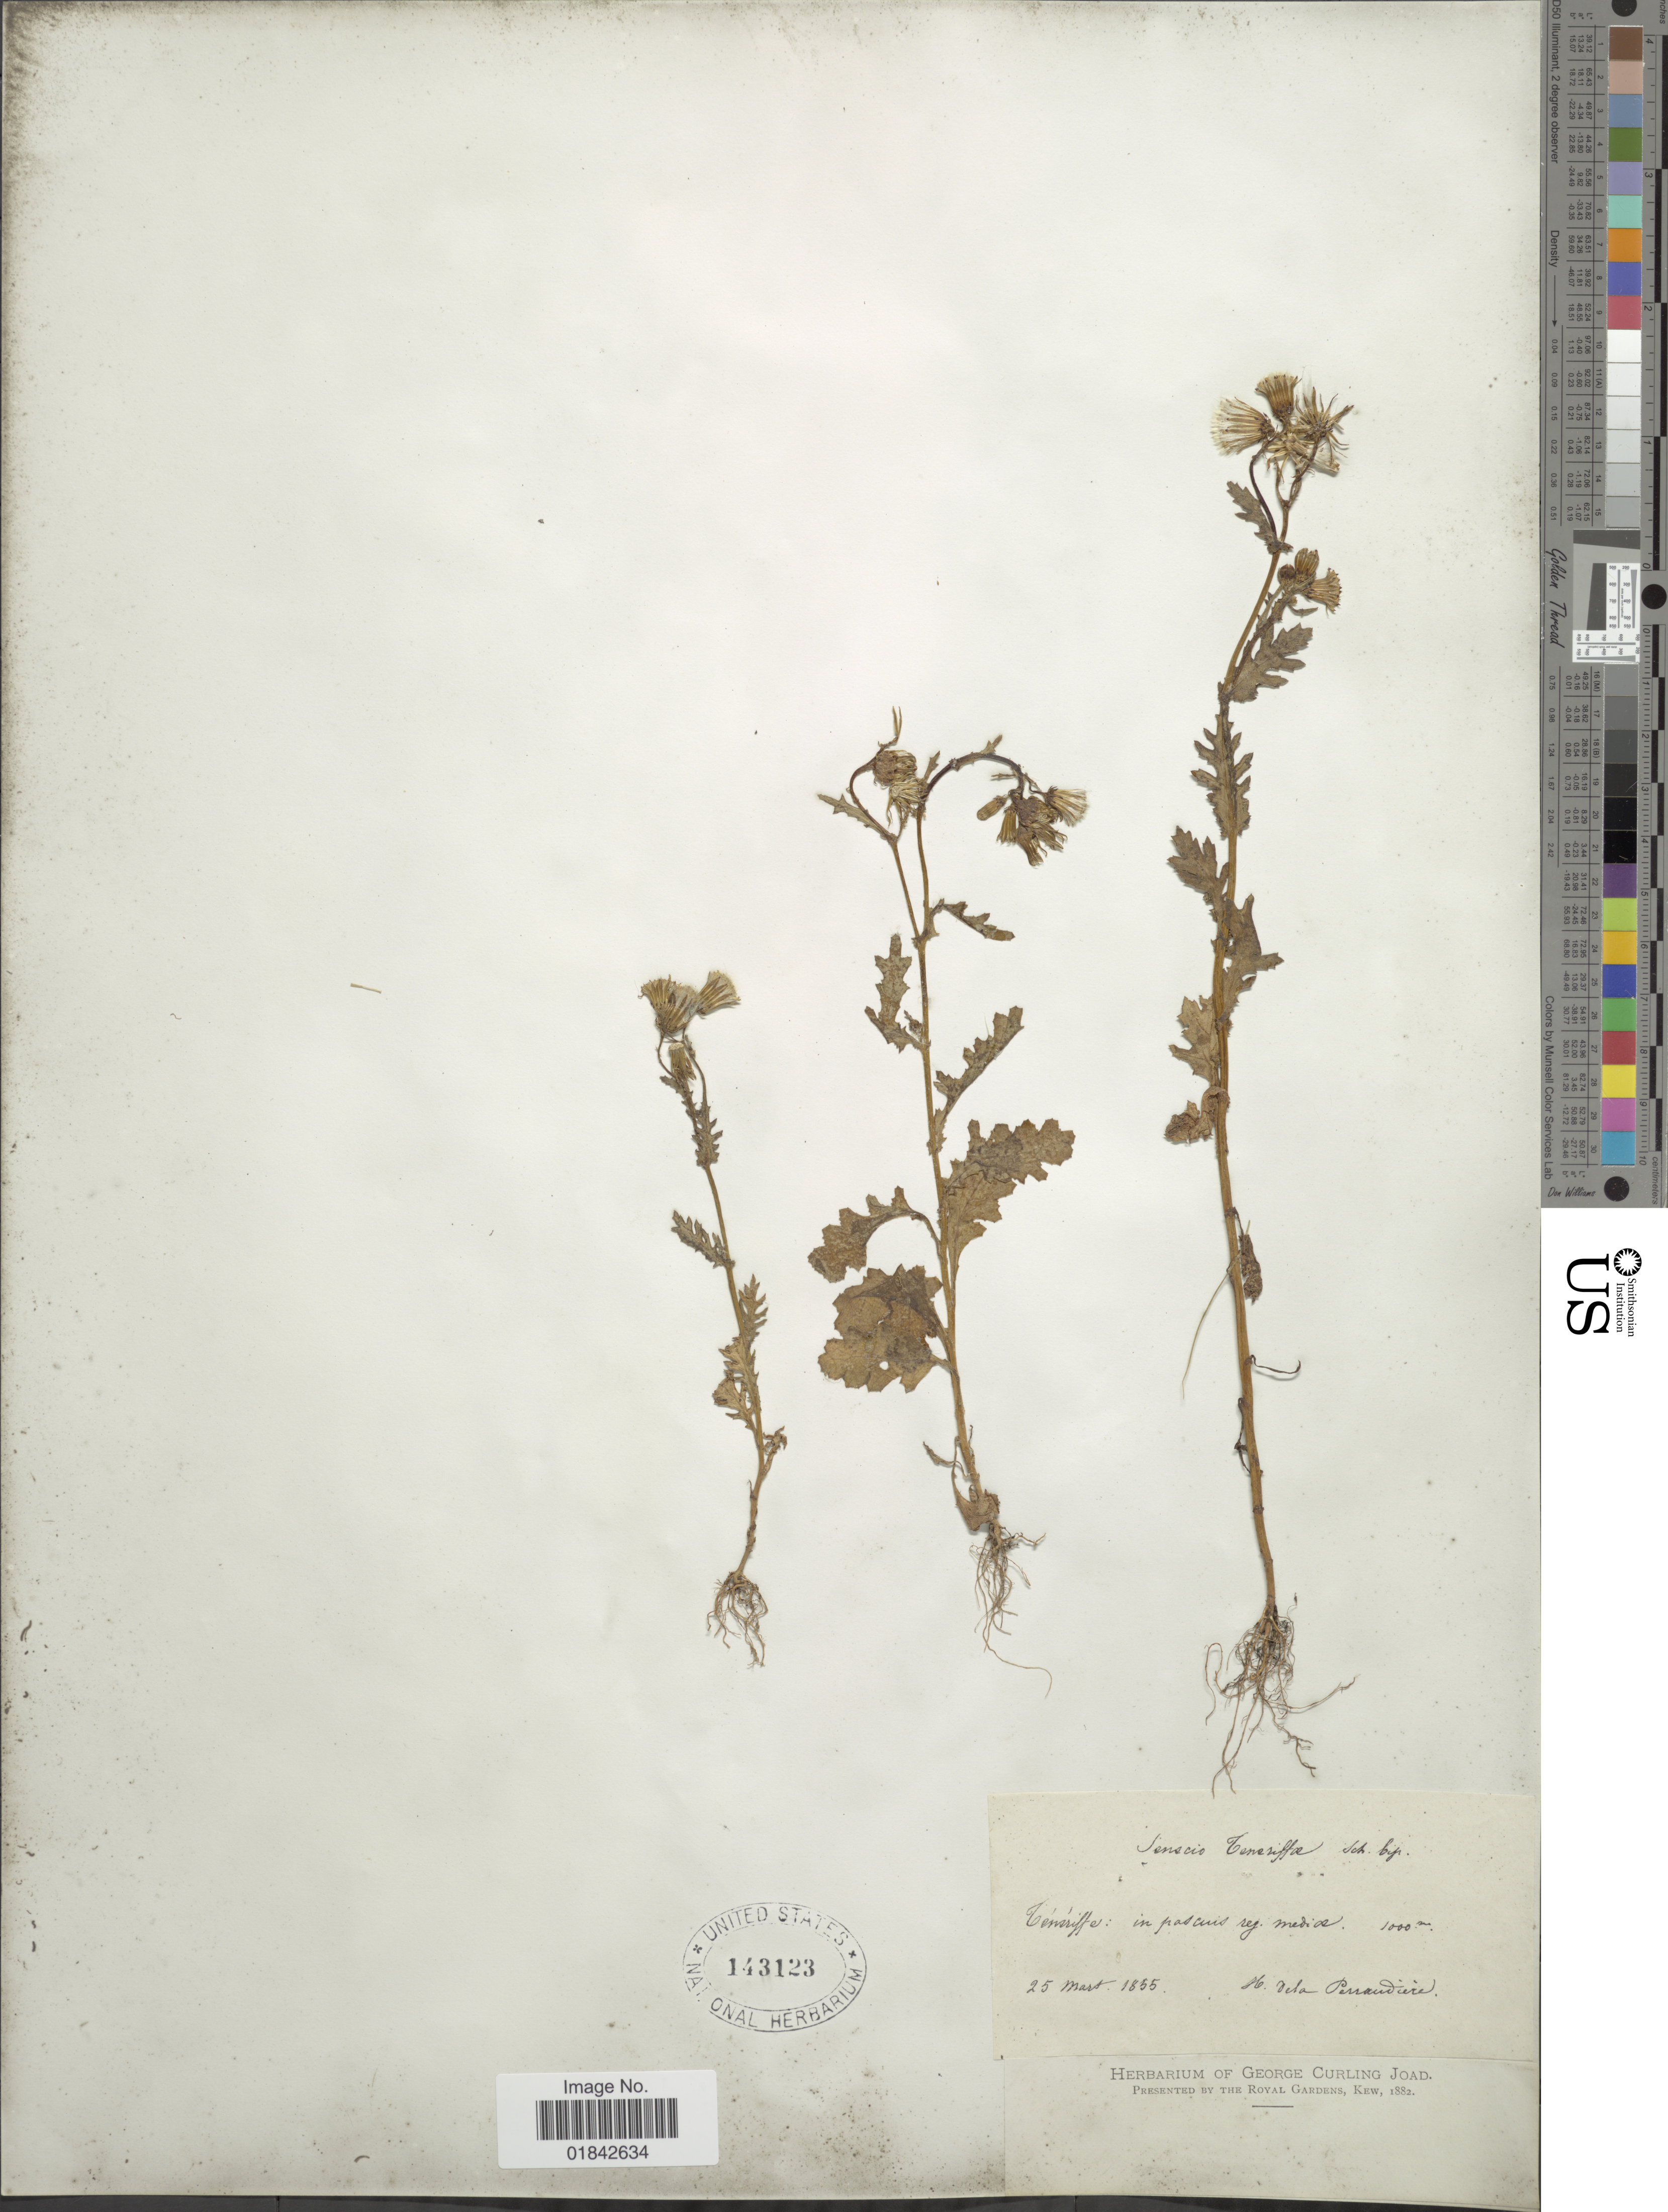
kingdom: Plantae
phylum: Tracheophyta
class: Magnoliopsida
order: Asterales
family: Asteraceae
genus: Senecio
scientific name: Senecio teneriffae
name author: Sch. Bip.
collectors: H. de la Perraudière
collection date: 1855-03-25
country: Spain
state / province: Canarias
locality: Tenerriffe: in pascuis reg. medos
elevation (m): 1000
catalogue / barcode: US 143123